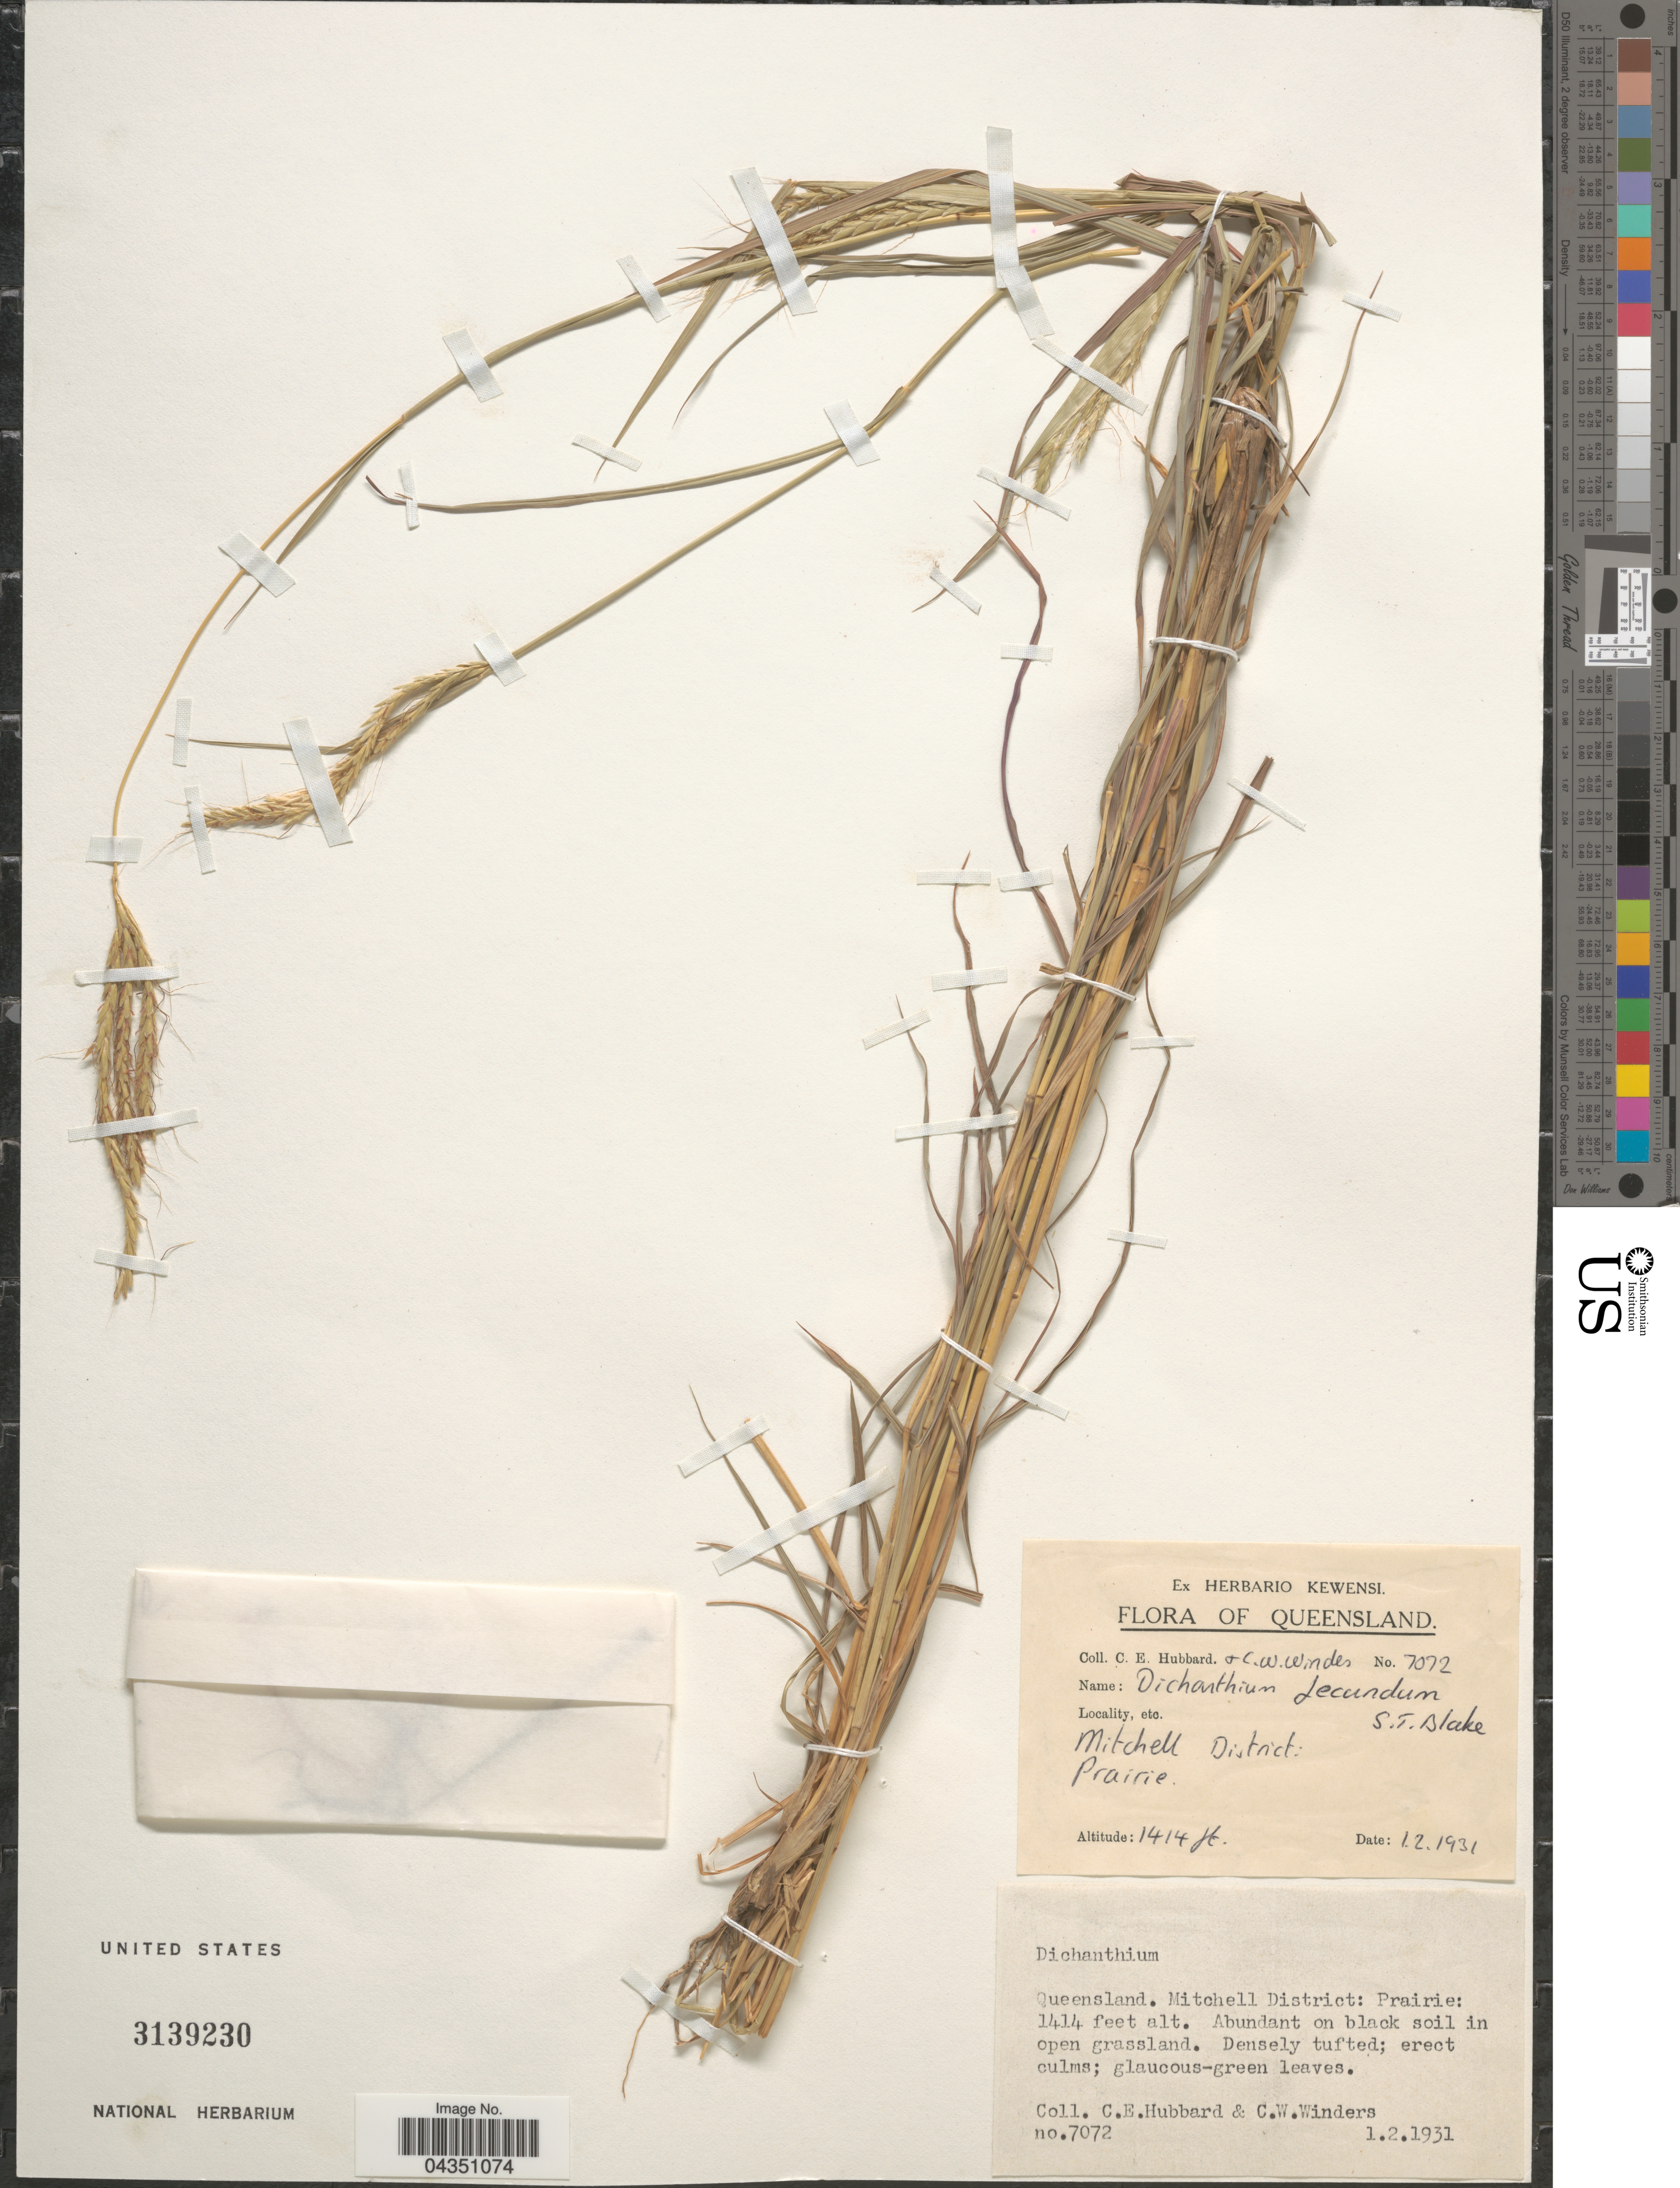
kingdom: Plantae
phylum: Tracheophyta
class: Liliopsida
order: Poales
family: Poaceae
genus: Dichanthium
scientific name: Dichanthium fecundum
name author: S.T. Blake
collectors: C. E. Hubbard & C. Winders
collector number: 7072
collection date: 1931-02-01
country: Australia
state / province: Queensland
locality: Mitchell District. Prairie.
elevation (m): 431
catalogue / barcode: US 3139230